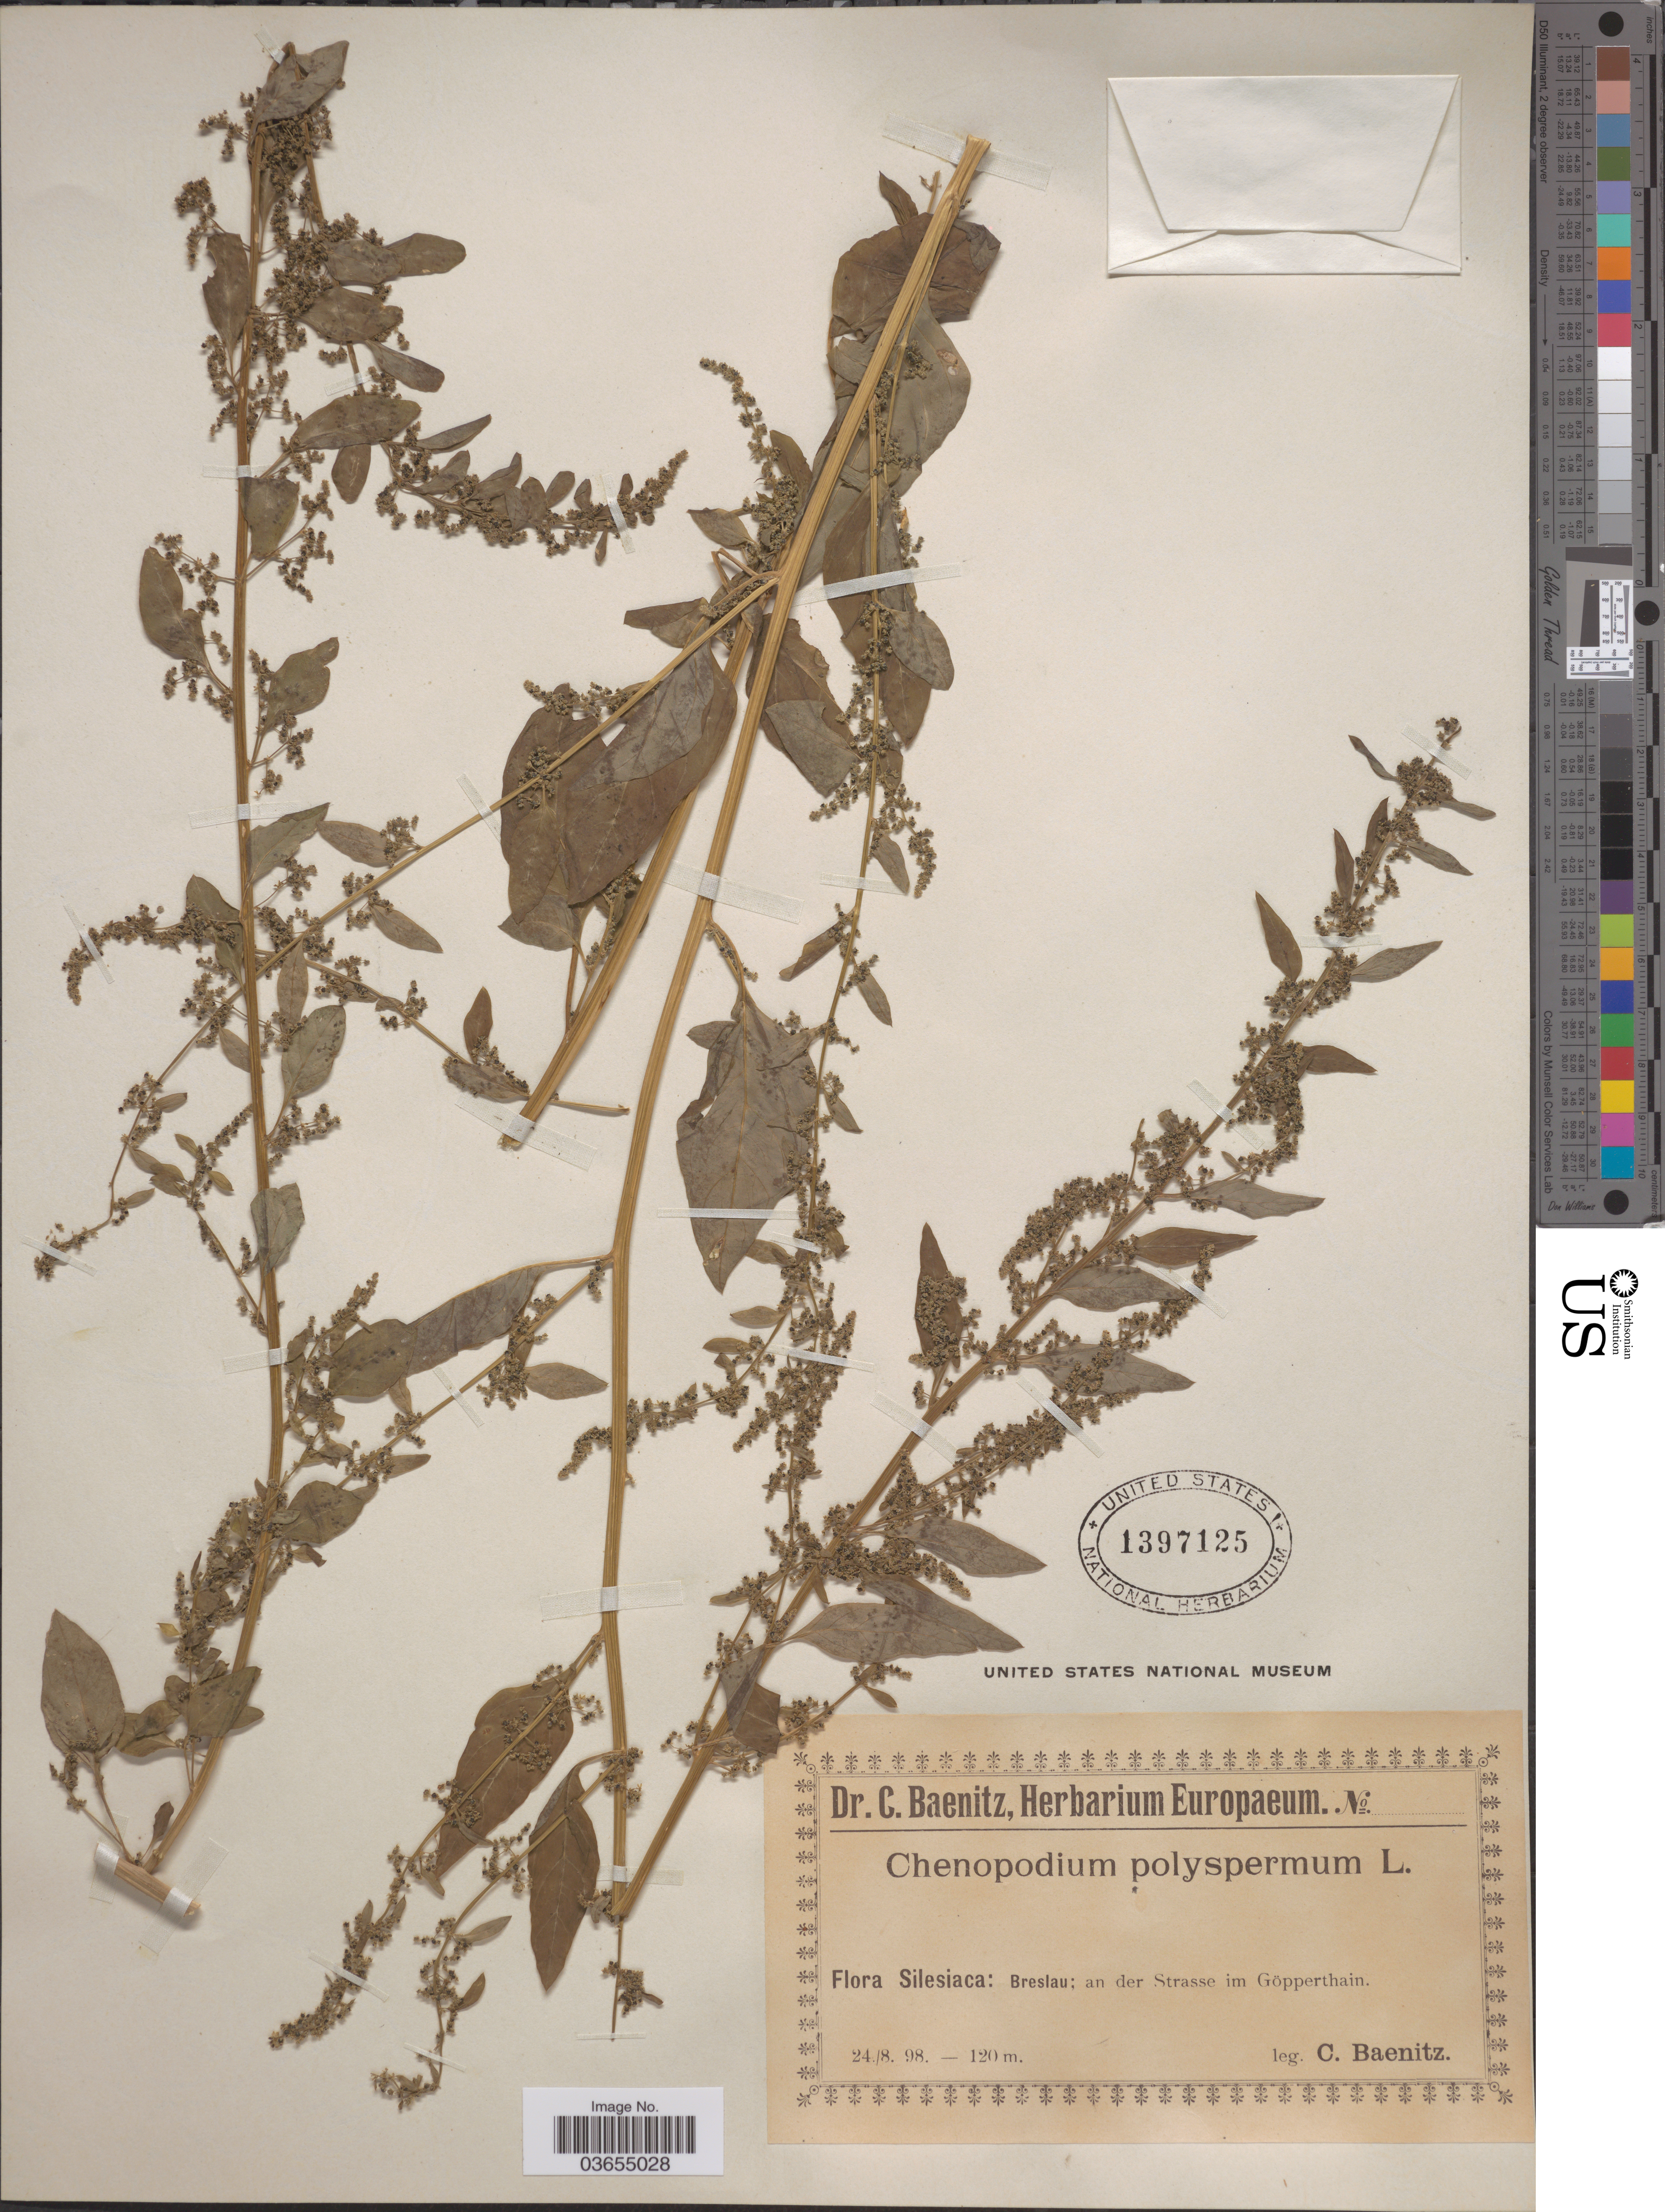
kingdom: Plantae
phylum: Tracheophyta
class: Magnoliopsida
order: Caryophyllales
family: Amaranthaceae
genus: Lipandra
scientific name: Lipandra polysperma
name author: (L.) S. Fuentes et al.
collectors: C. G. Baenitz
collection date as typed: Transcribed d/m/y: 24/8/98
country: Poland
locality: Silesiaca: Breslau; an der Strasse im Göpperthain.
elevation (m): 120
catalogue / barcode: US 1397125